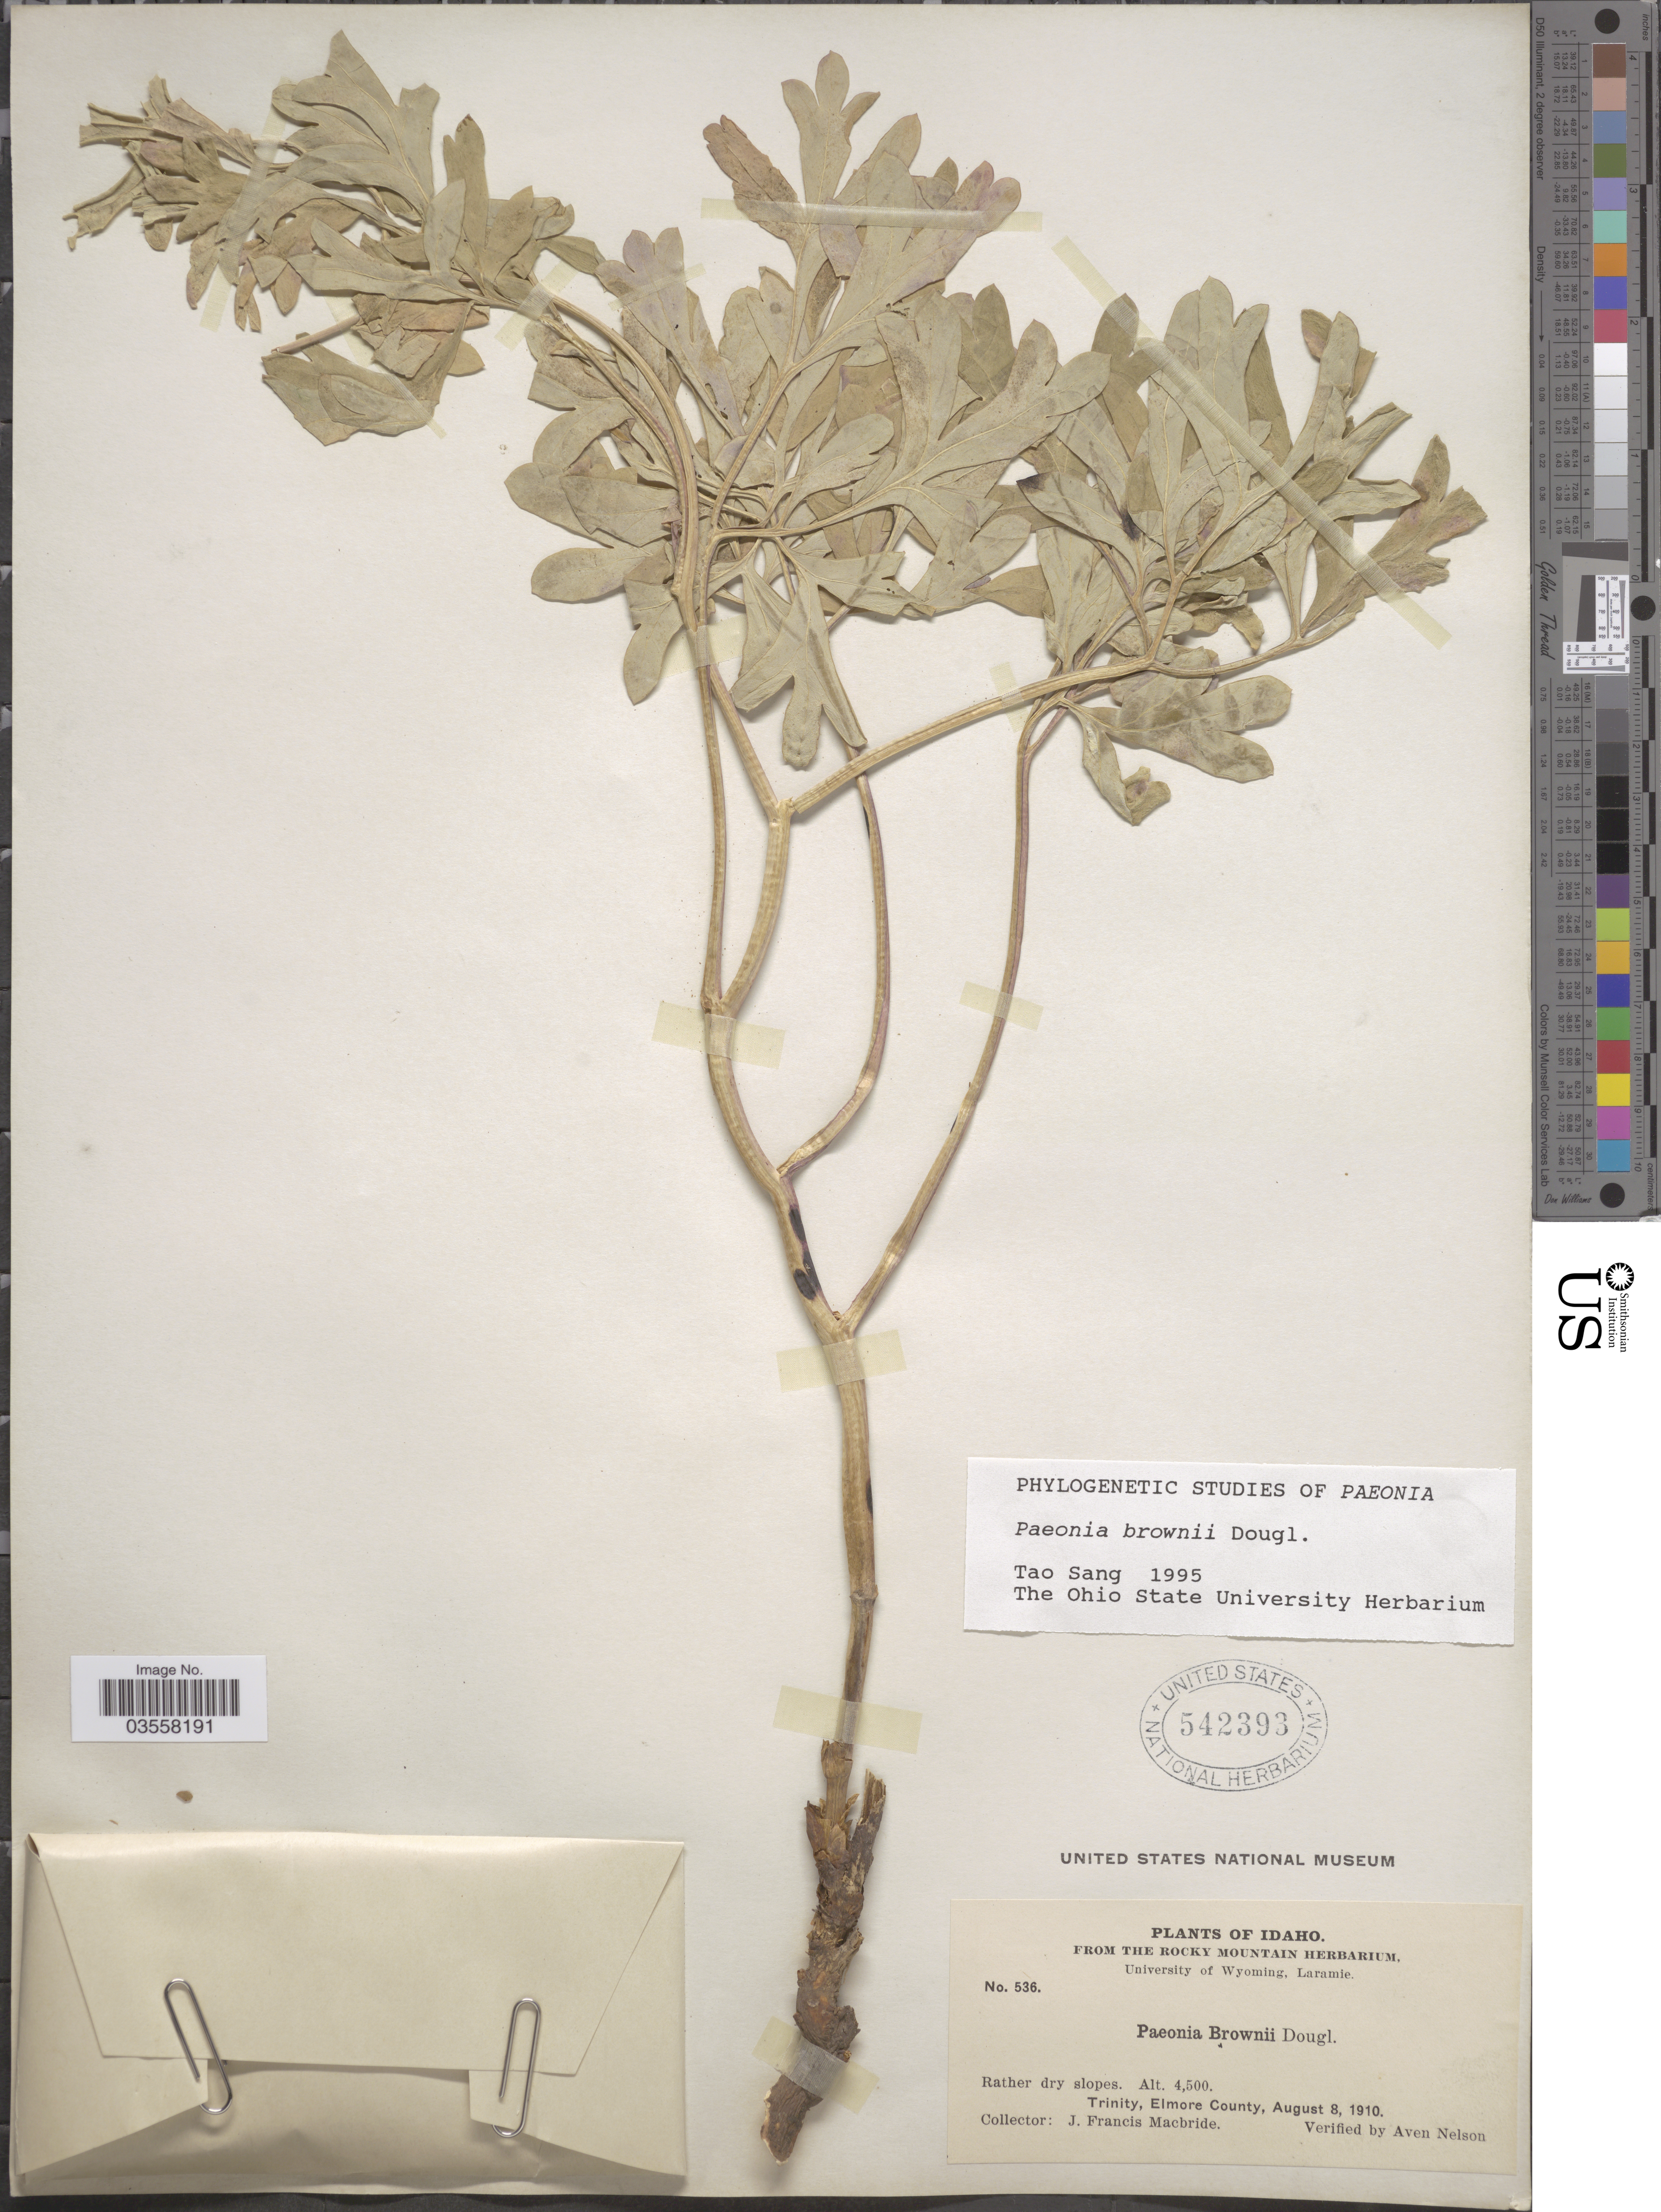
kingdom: Plantae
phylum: Tracheophyta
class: Magnoliopsida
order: Saxifragales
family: Paeoniaceae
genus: Paeonia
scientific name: Paeonia brownii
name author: Douglas ex Hook.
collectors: J. F. Macbride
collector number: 536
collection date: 1910-08-08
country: United States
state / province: Idaho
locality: Trinity, Elmore County.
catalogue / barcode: US 542393